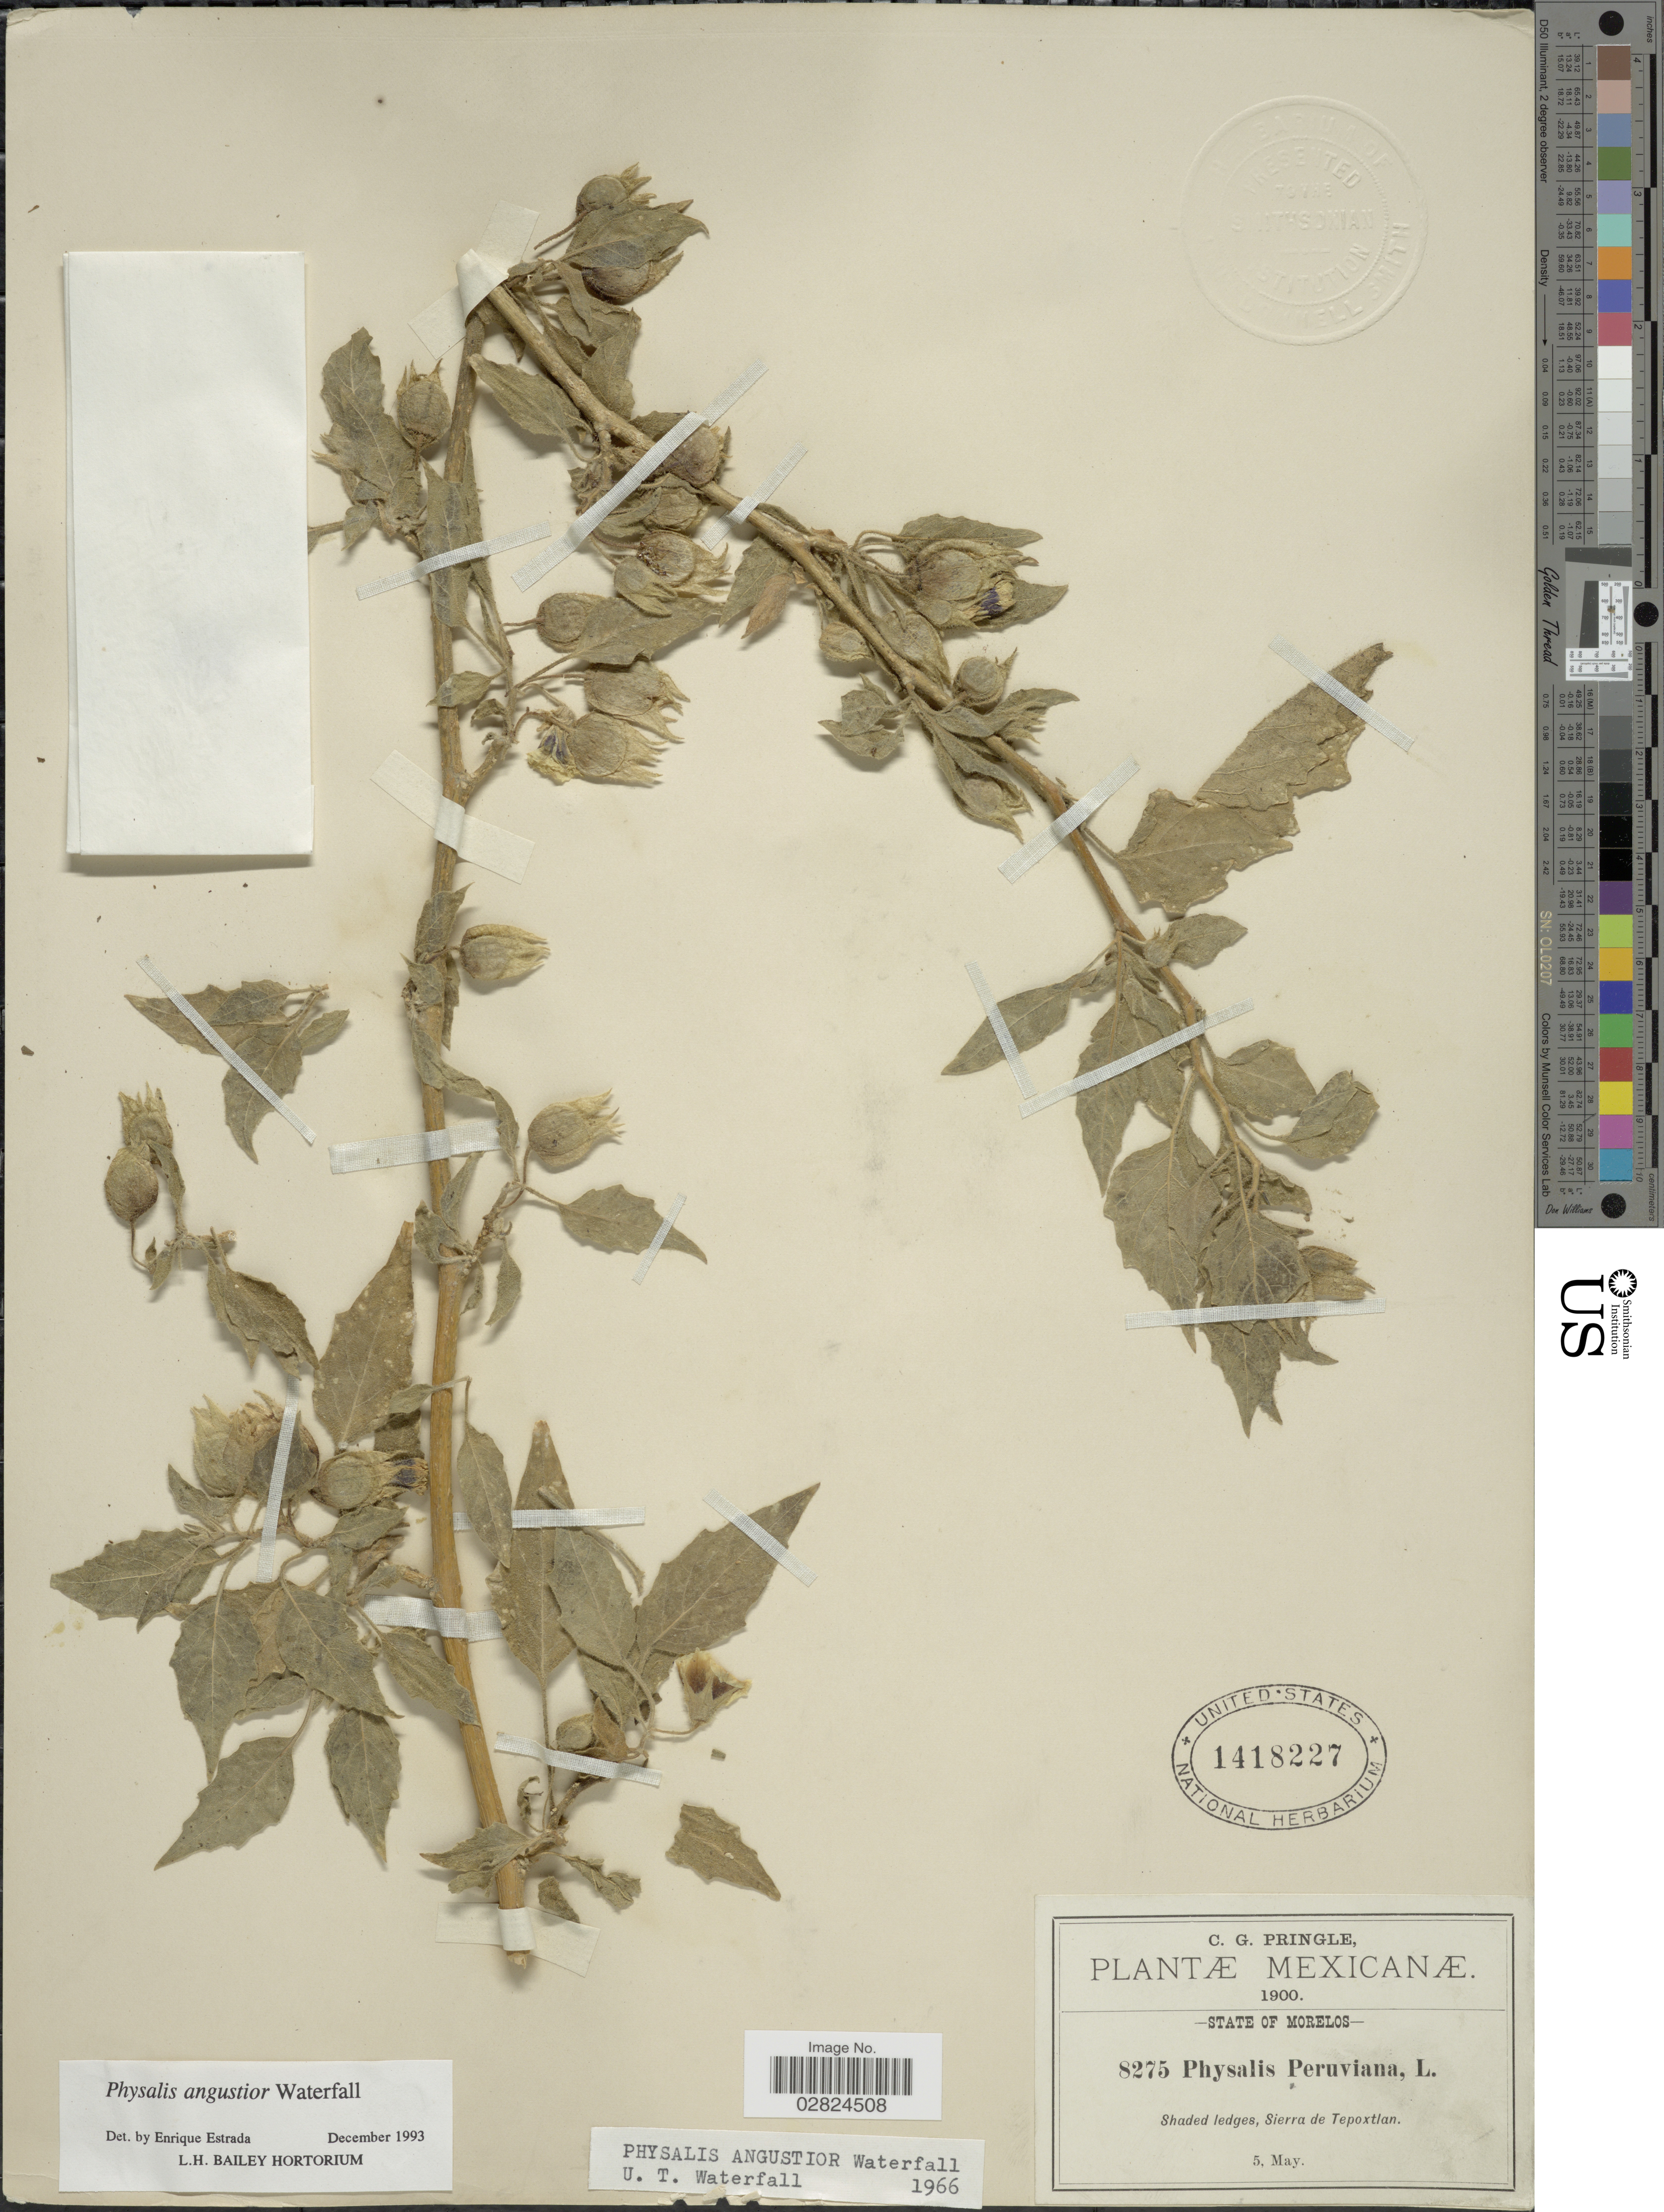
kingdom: Plantae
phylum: Tracheophyta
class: Magnoliopsida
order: Solanales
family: Solanaceae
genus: Physalis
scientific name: Physalis angustior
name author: Waterf.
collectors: C. G. Pringle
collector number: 8275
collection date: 1900-05-05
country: Mexico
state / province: Morelos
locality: Sierra de Tepoxtlan.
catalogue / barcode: US 1418227